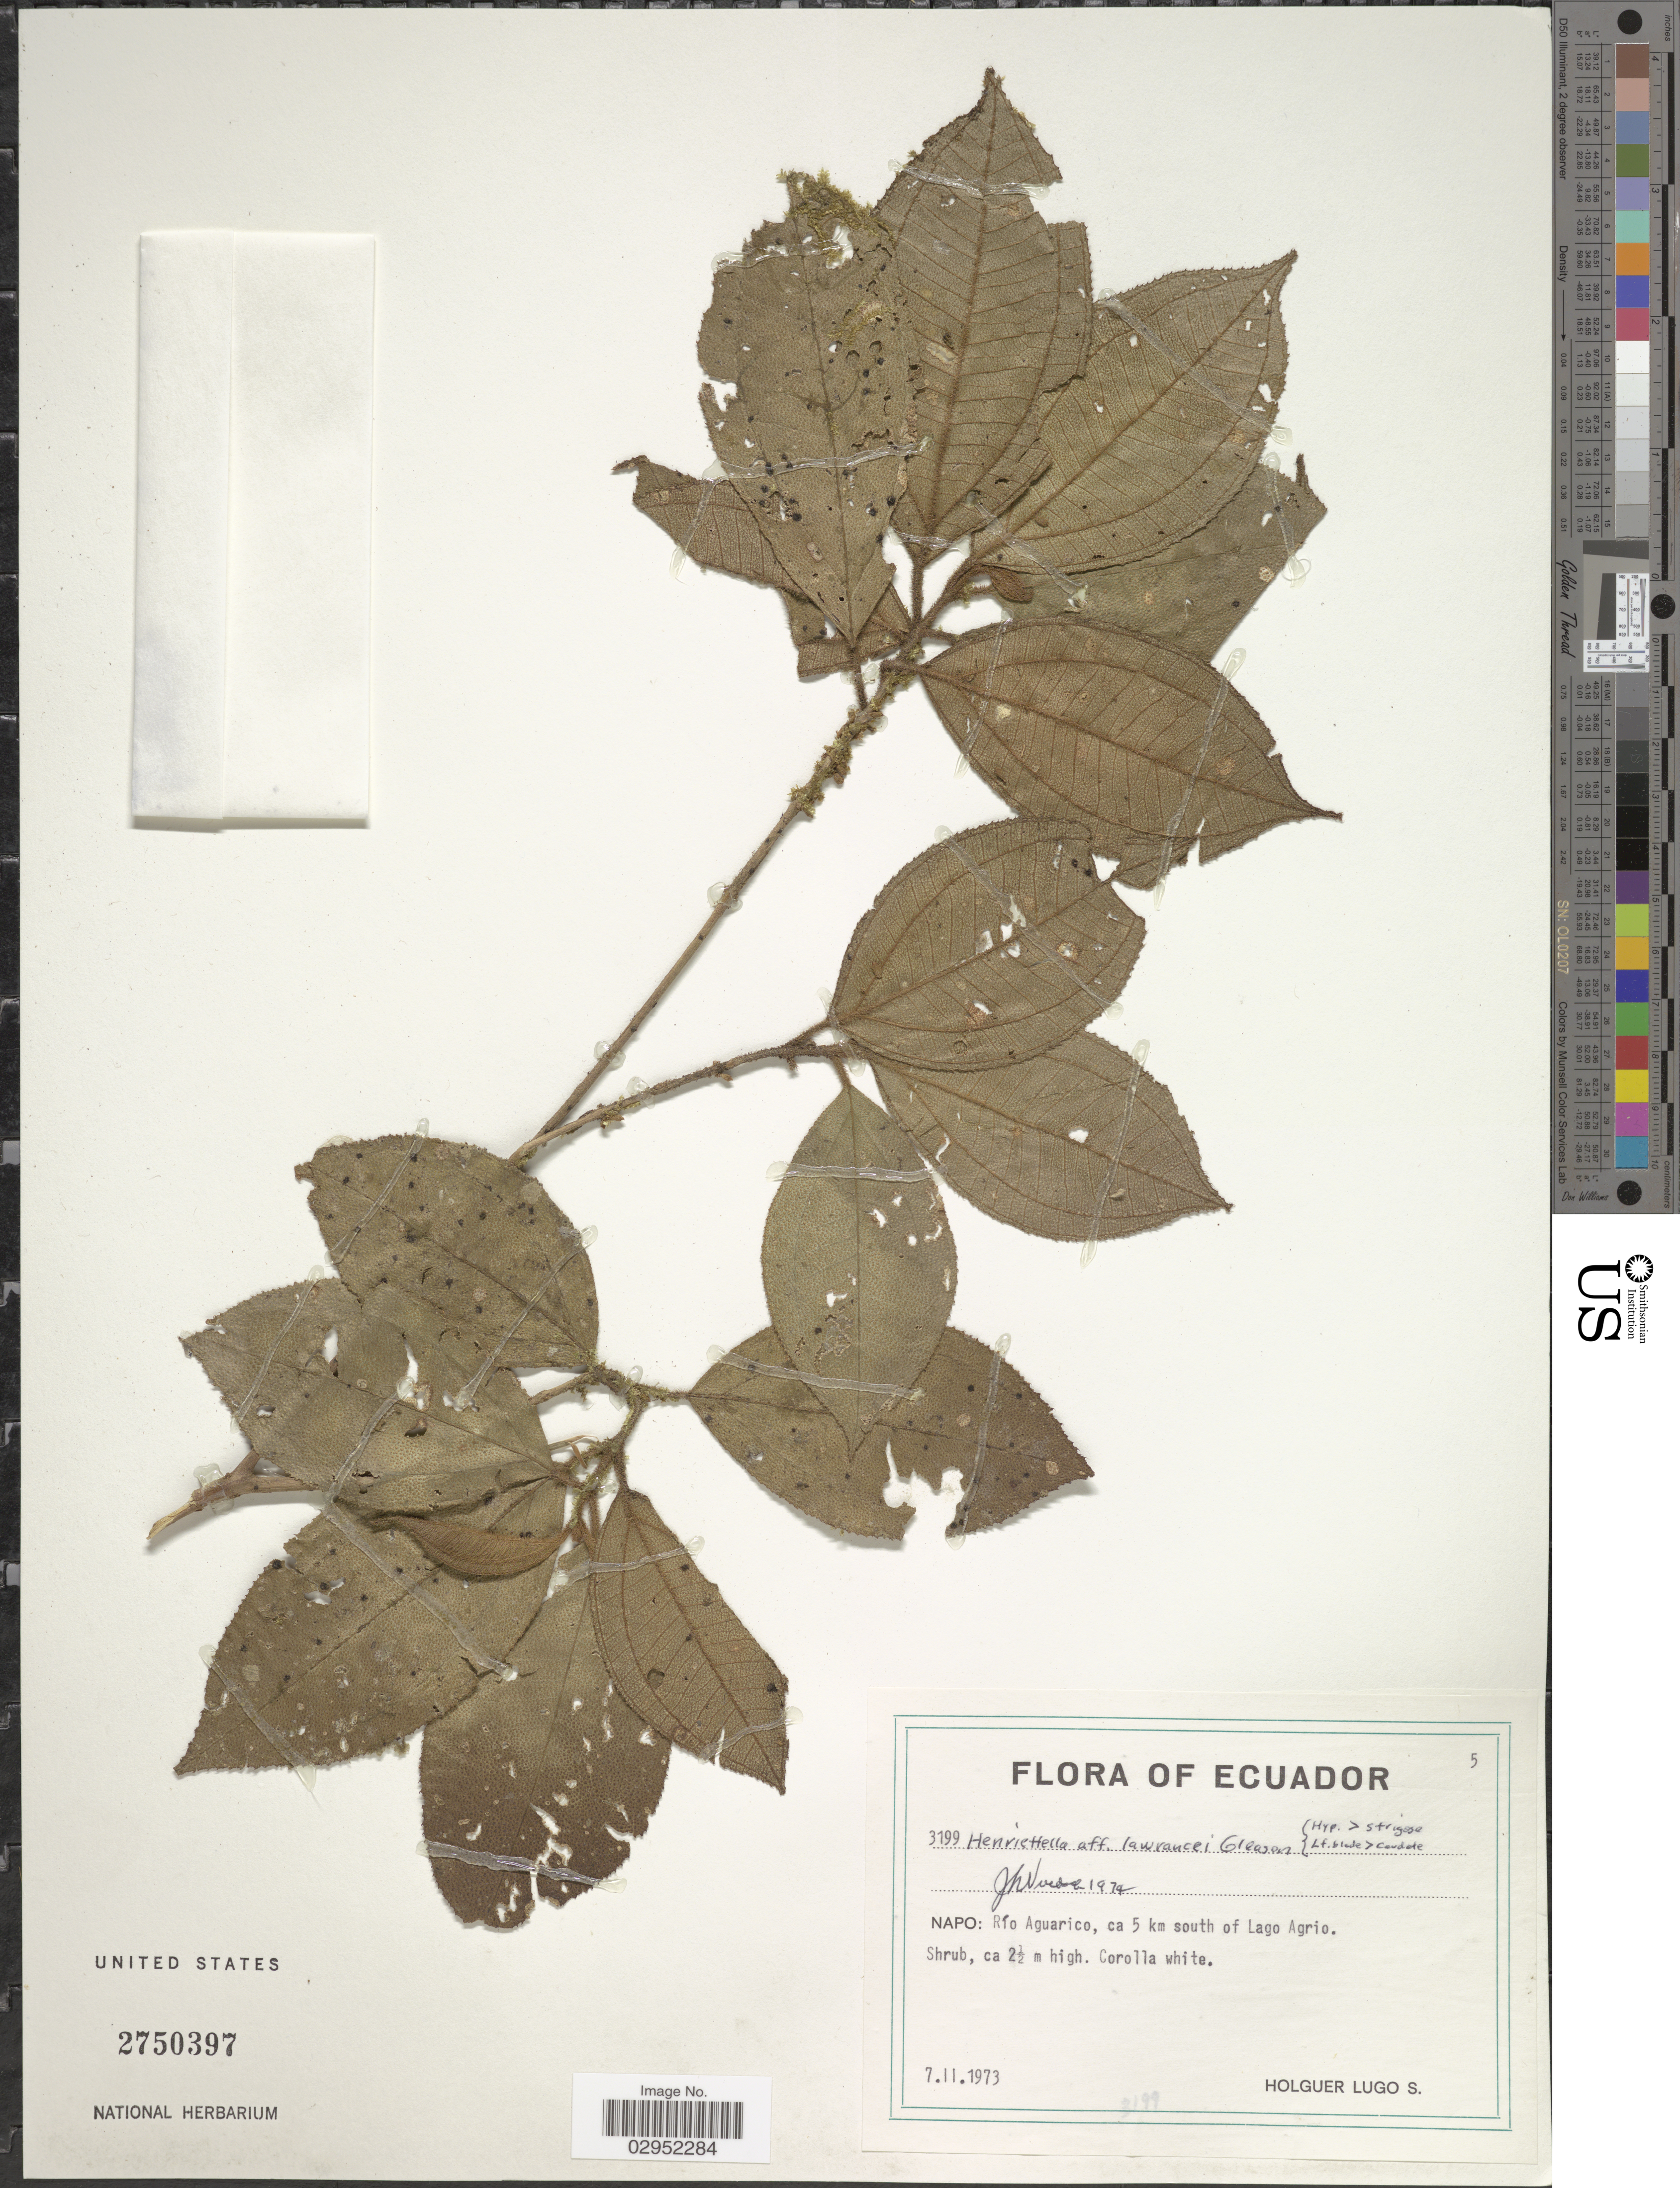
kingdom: Plantae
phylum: Tracheophyta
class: Magnoliopsida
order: Myrtales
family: Melastomataceae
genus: Henriettea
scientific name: Henriettea lawrancei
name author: (Gleason) Penneys et al.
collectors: H. Lugo S.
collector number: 3199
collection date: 1973-02-07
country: Ecuador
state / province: Napo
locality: Río Aguarico, ca 5 km south of Lago Agrio.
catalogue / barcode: US 2750397